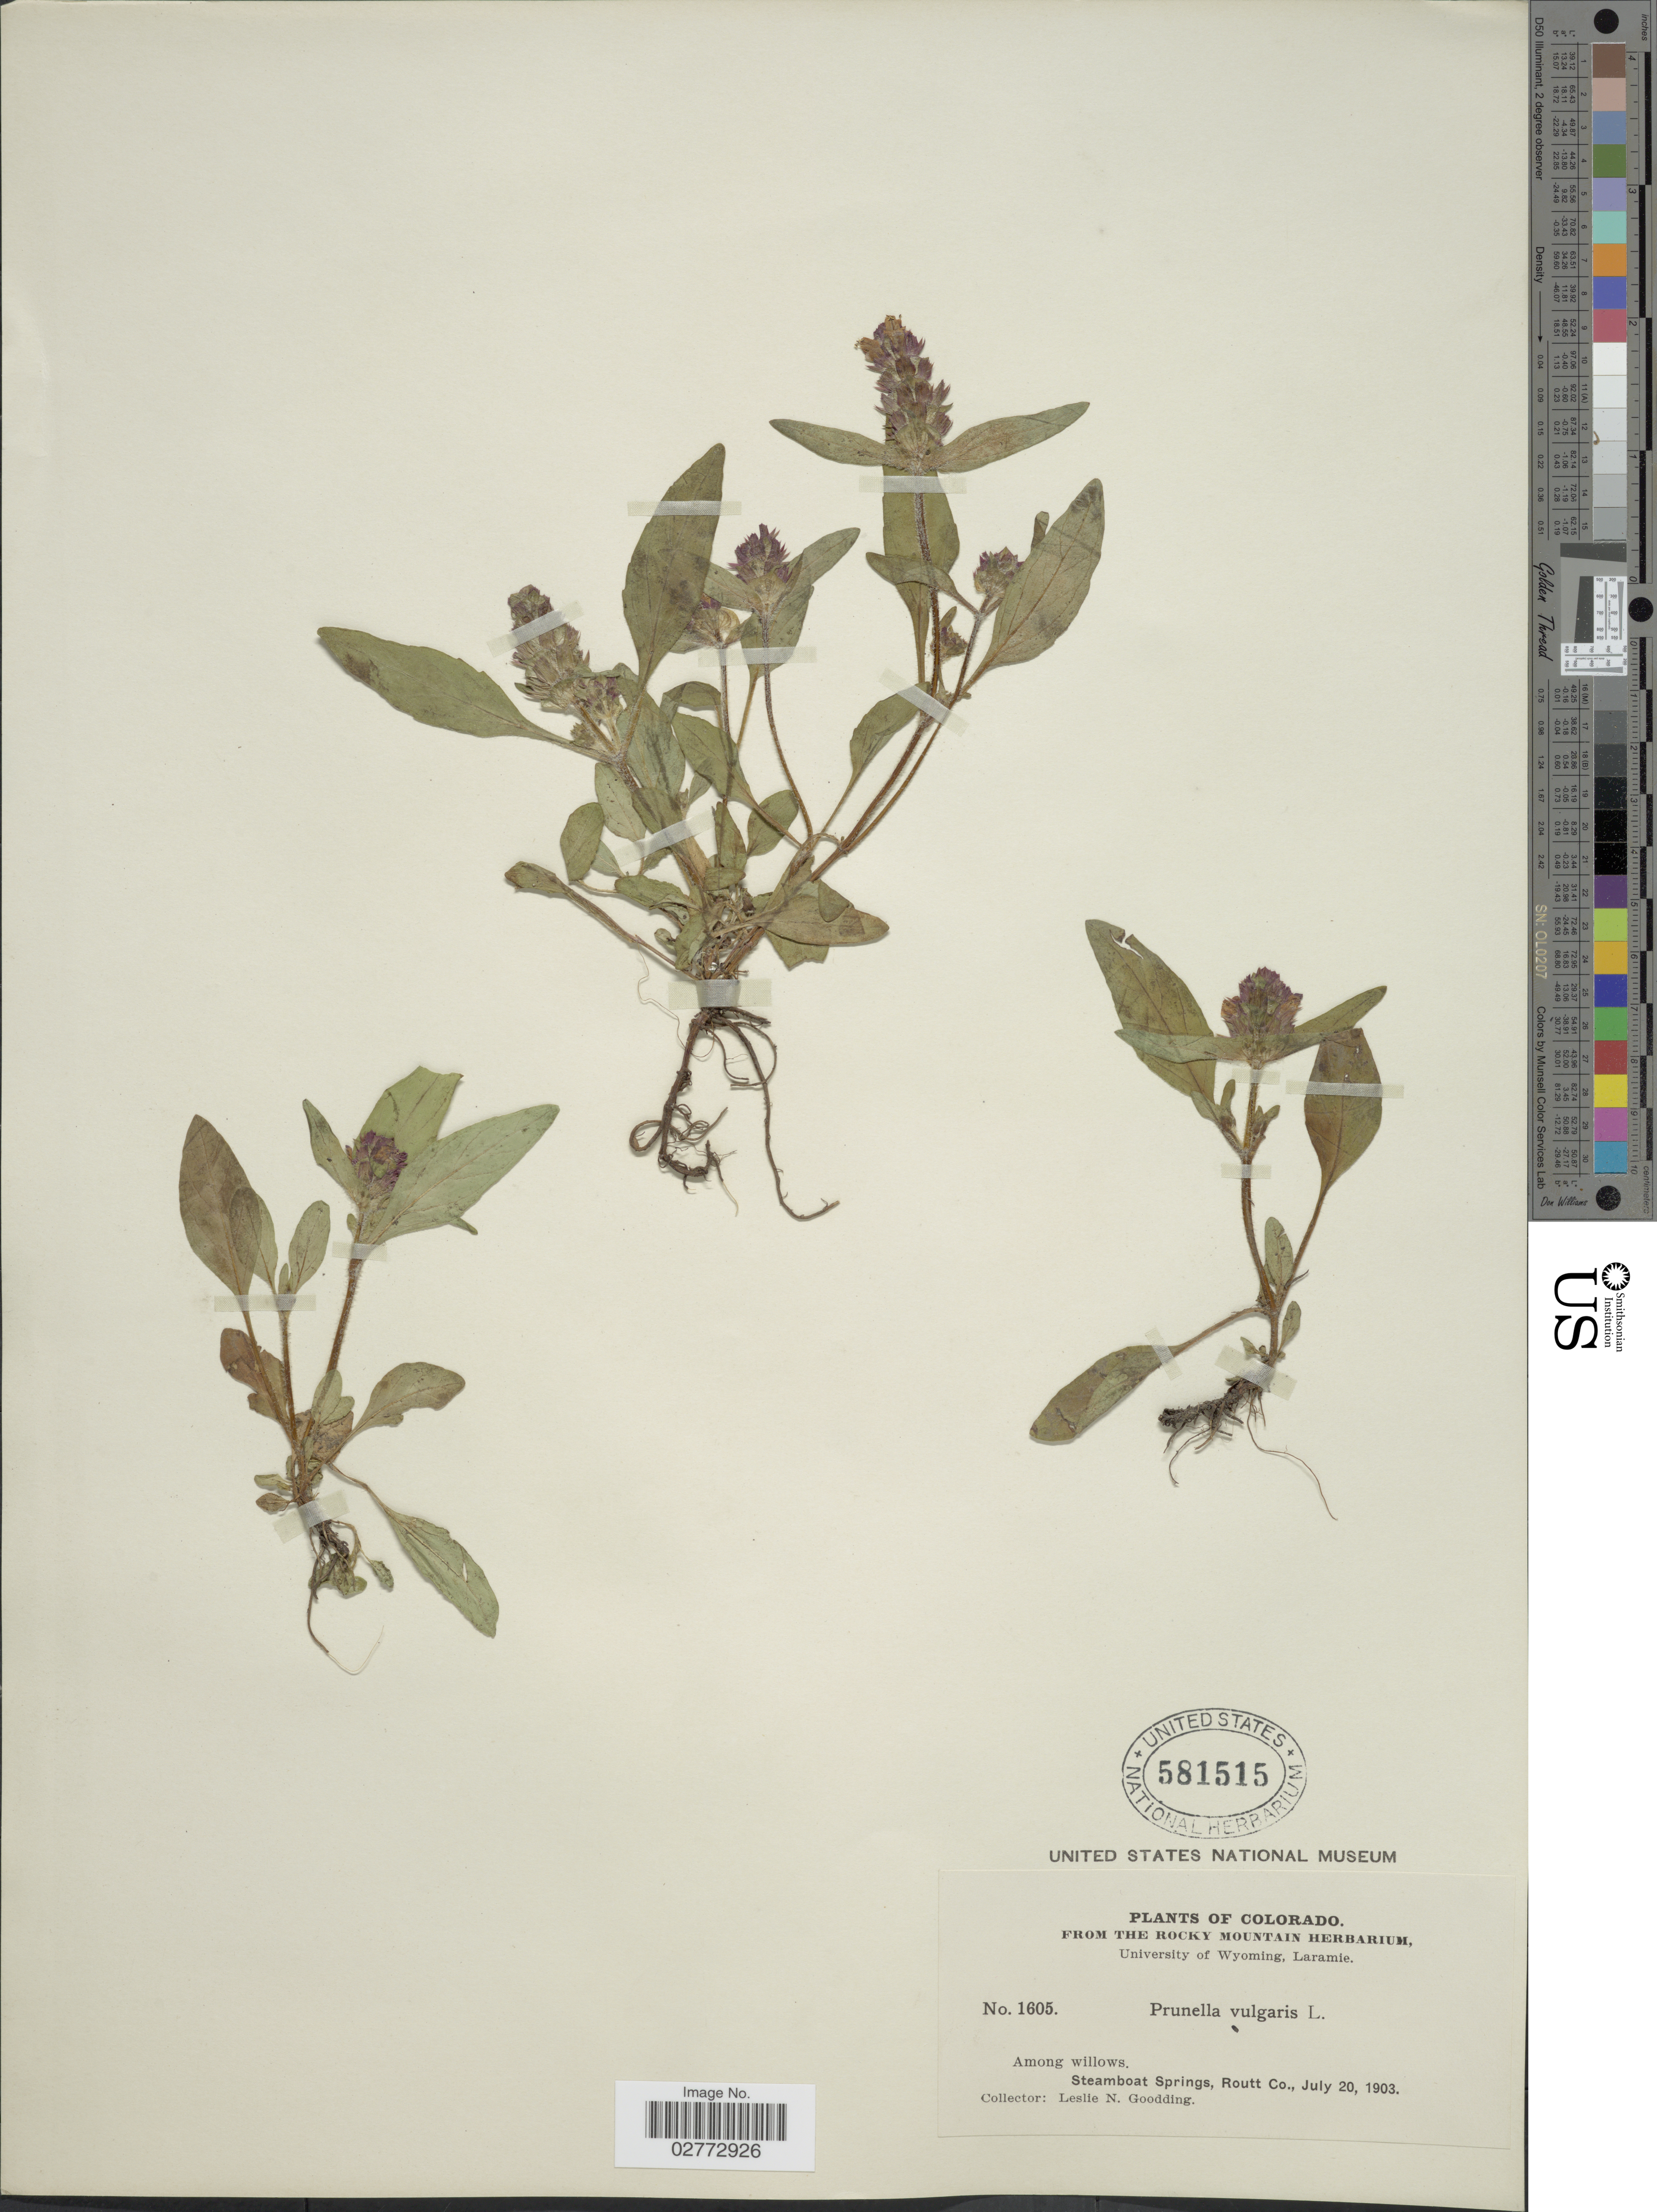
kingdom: Plantae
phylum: Tracheophyta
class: Magnoliopsida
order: Lamiales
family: Lamiaceae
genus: Prunella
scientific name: Prunella vulgaris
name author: L.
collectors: L. N. Goodding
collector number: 1605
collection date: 1903-07-20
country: United States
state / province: Colorado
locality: Among willows. Steamboat Springs, Routt Co.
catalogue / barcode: US 581515